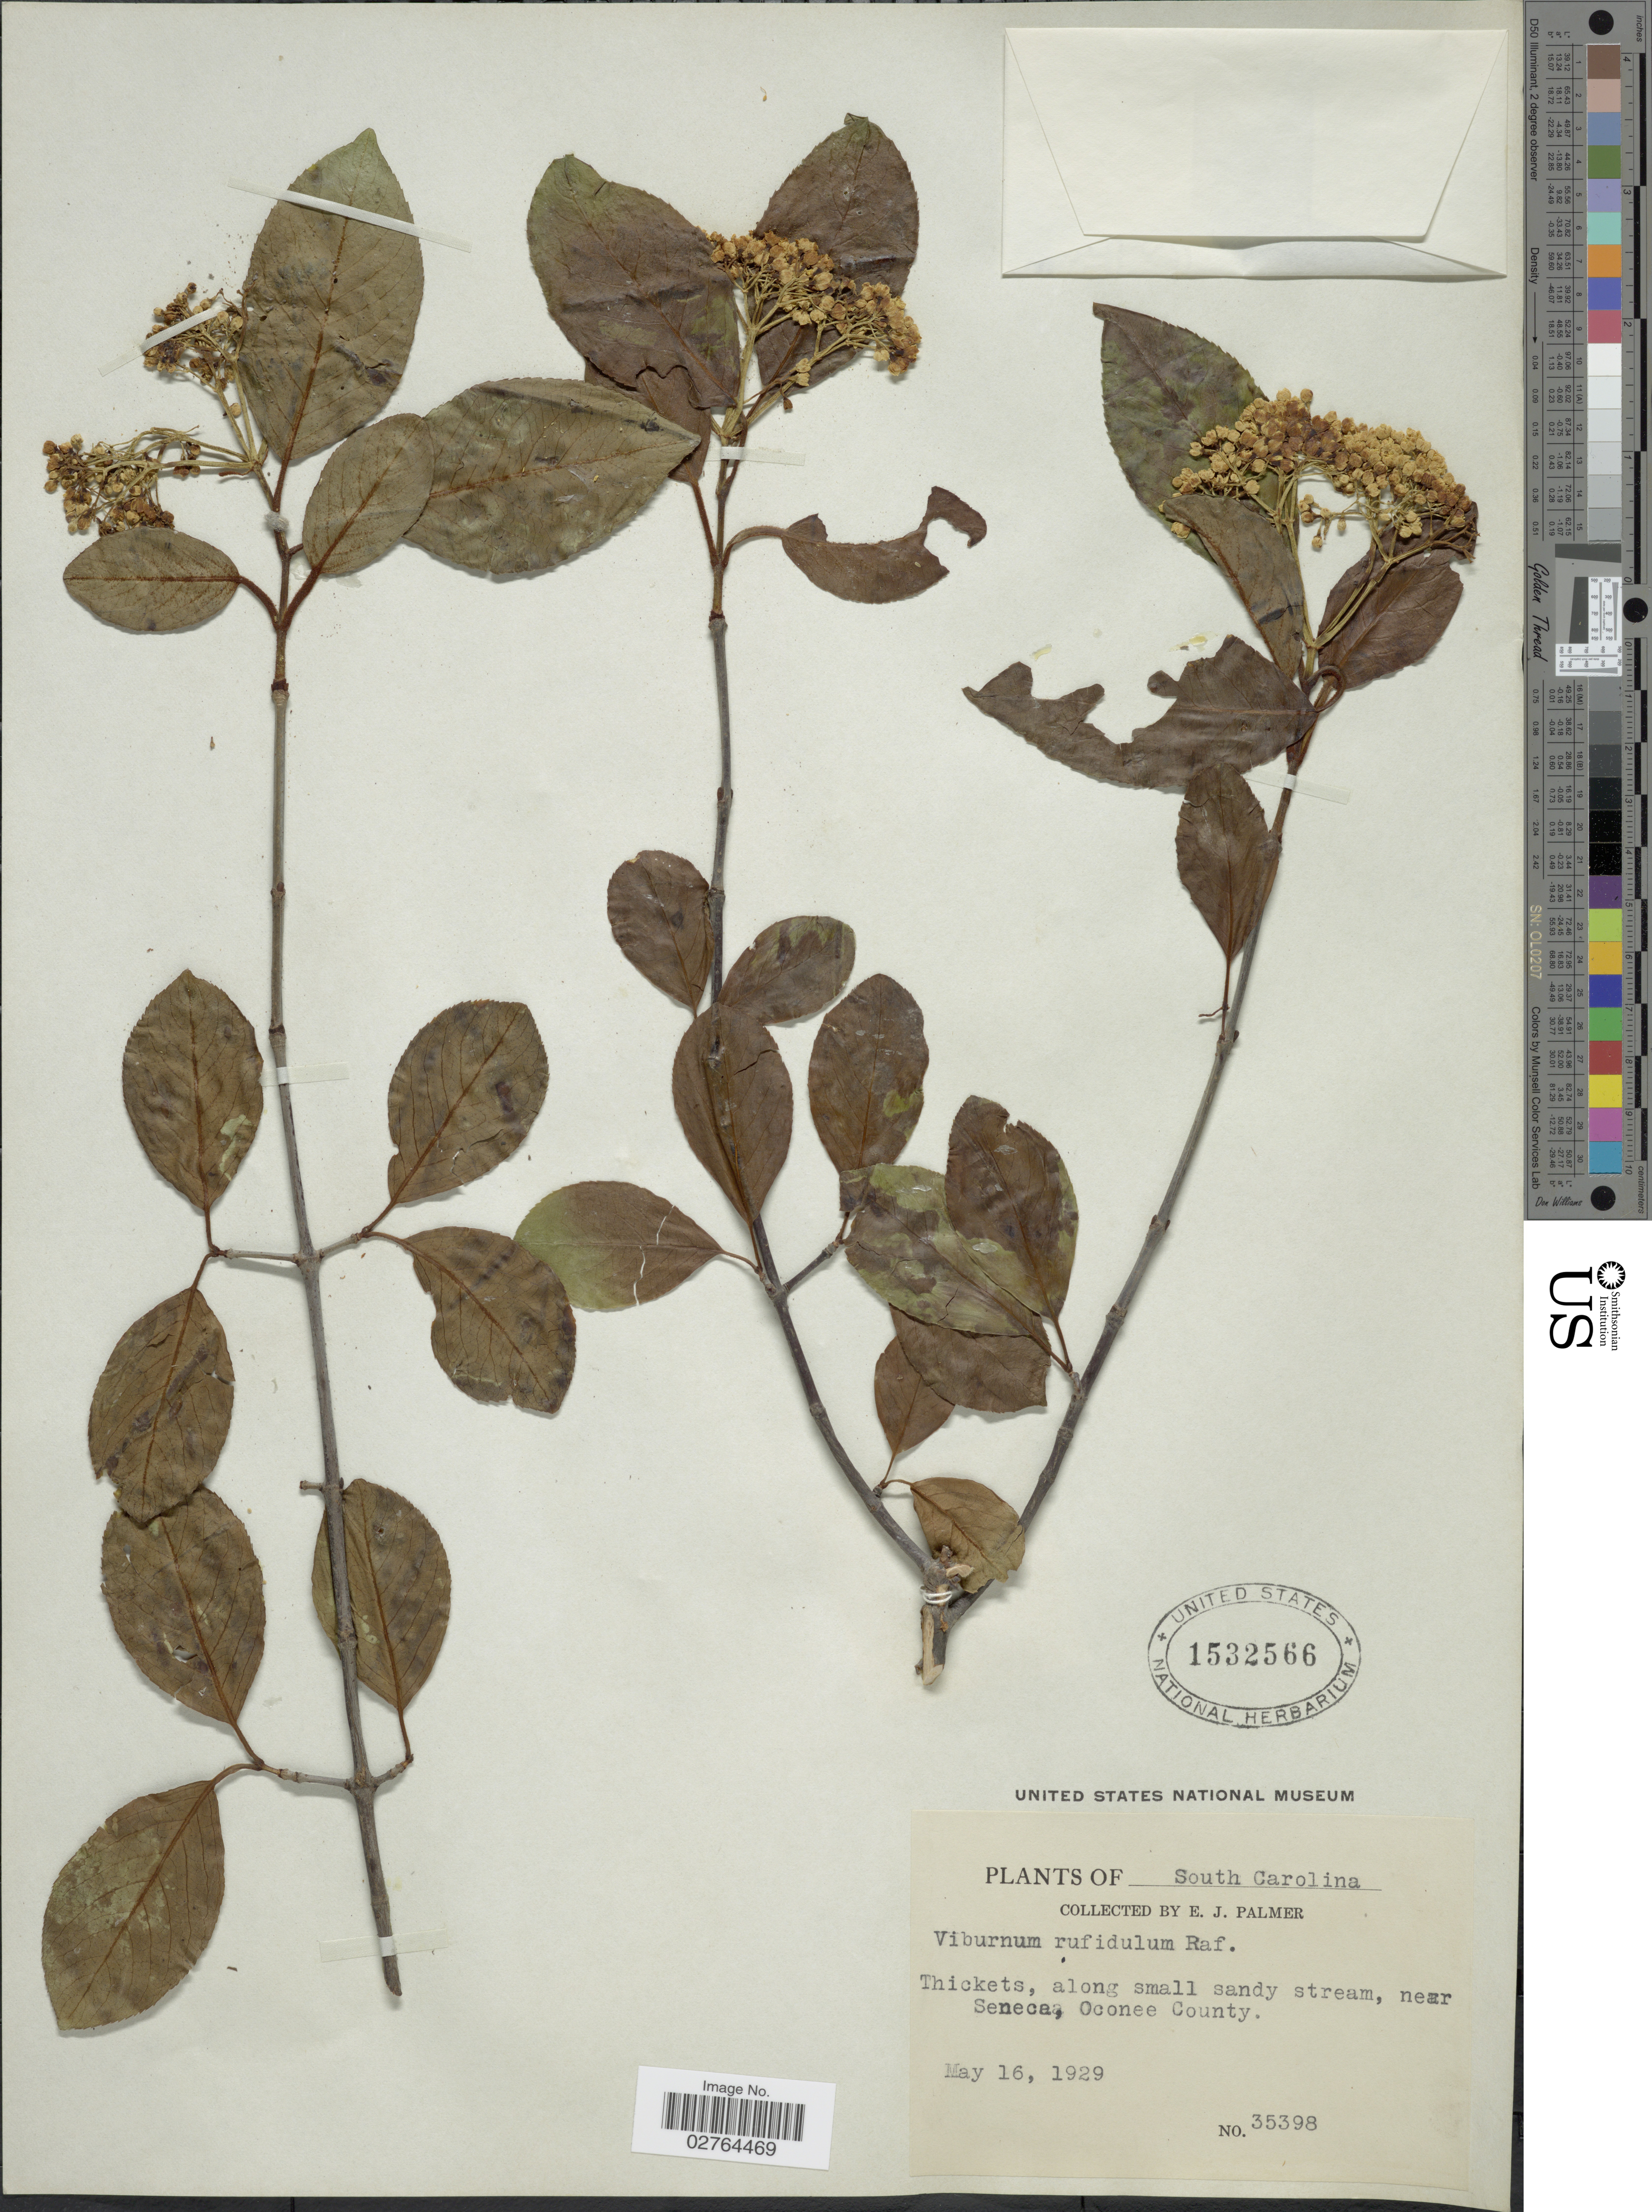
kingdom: Plantae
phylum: Tracheophyta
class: Magnoliopsida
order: Dipsacales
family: Viburnaceae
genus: Viburnum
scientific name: Viburnum rufidulum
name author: Raf.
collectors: E. J. Palmer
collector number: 35398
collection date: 1929-05-16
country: United States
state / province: South Carolina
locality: Near Seneca, Oconee County.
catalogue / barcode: US 1532566